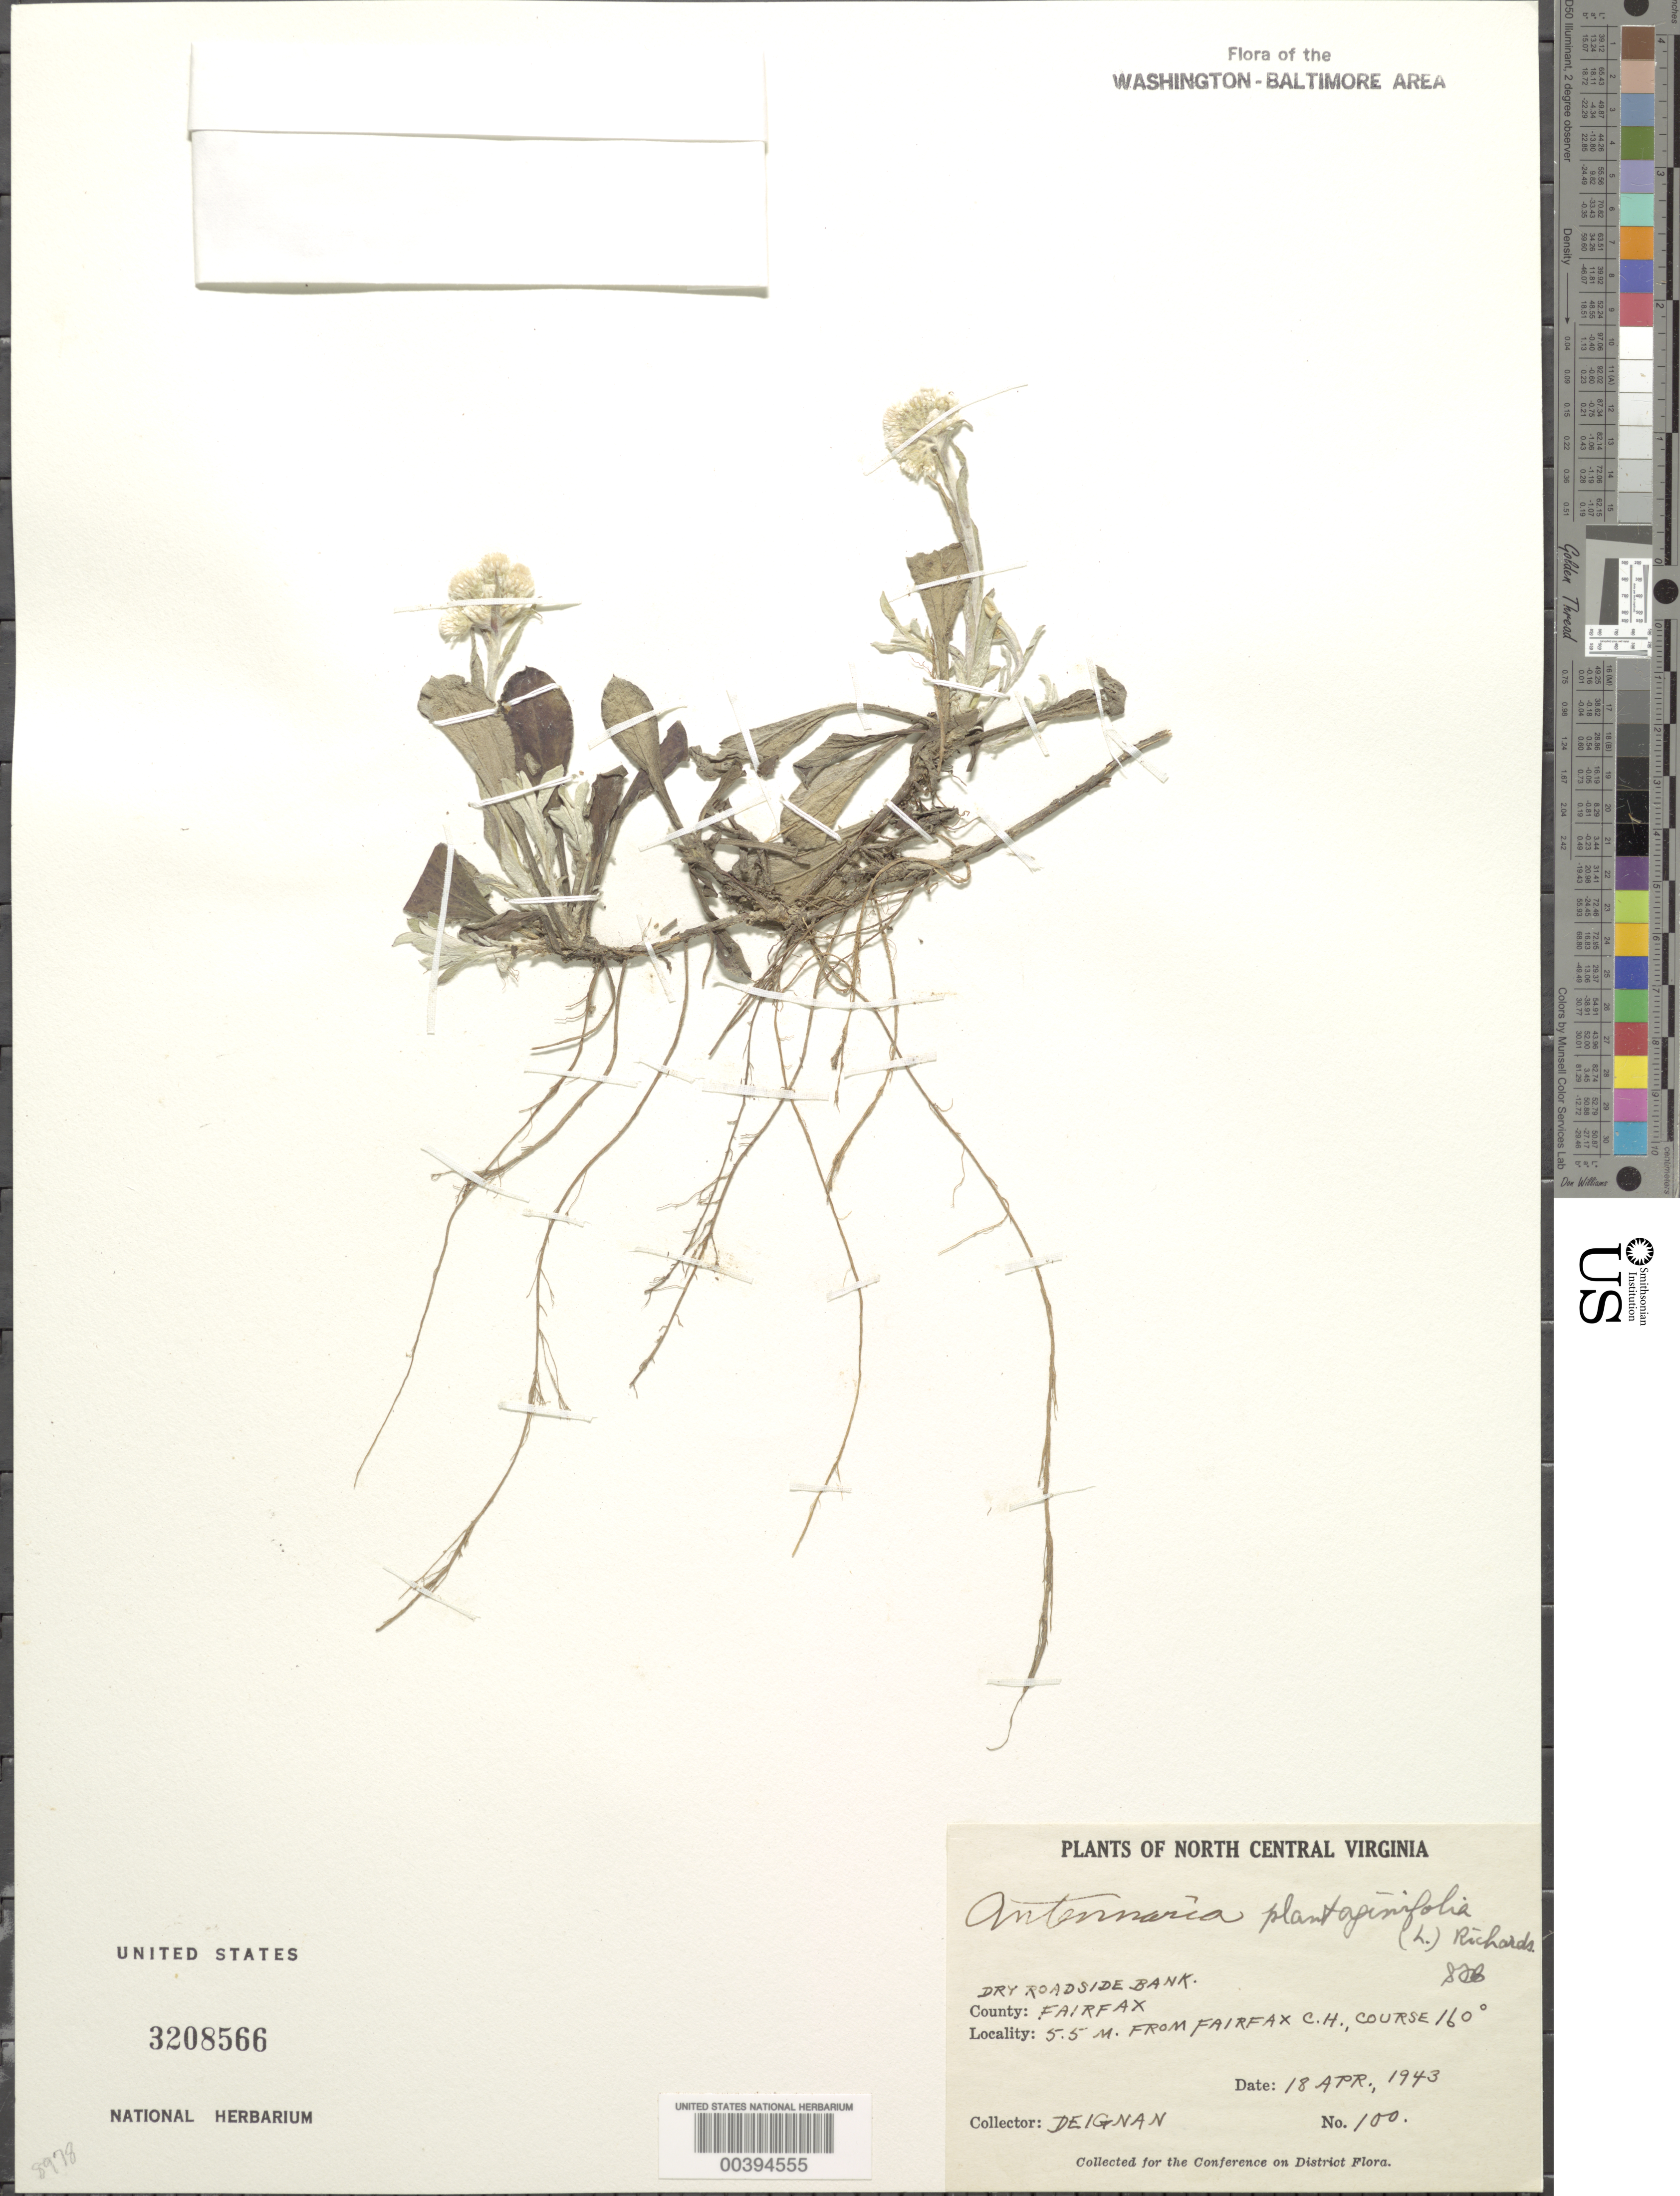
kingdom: Plantae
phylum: Tracheophyta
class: Magnoliopsida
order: Asterales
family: Asteraceae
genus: Antennaria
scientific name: Antennaria plantaginifolia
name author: (L.) Richardson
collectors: H. Deignan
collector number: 100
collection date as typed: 18 Apr 1943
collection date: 1943-04-18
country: United States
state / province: Virginia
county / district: Fairfax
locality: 5.5 M from Fairfax County Court House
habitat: Dry roadside bank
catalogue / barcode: US 3208566